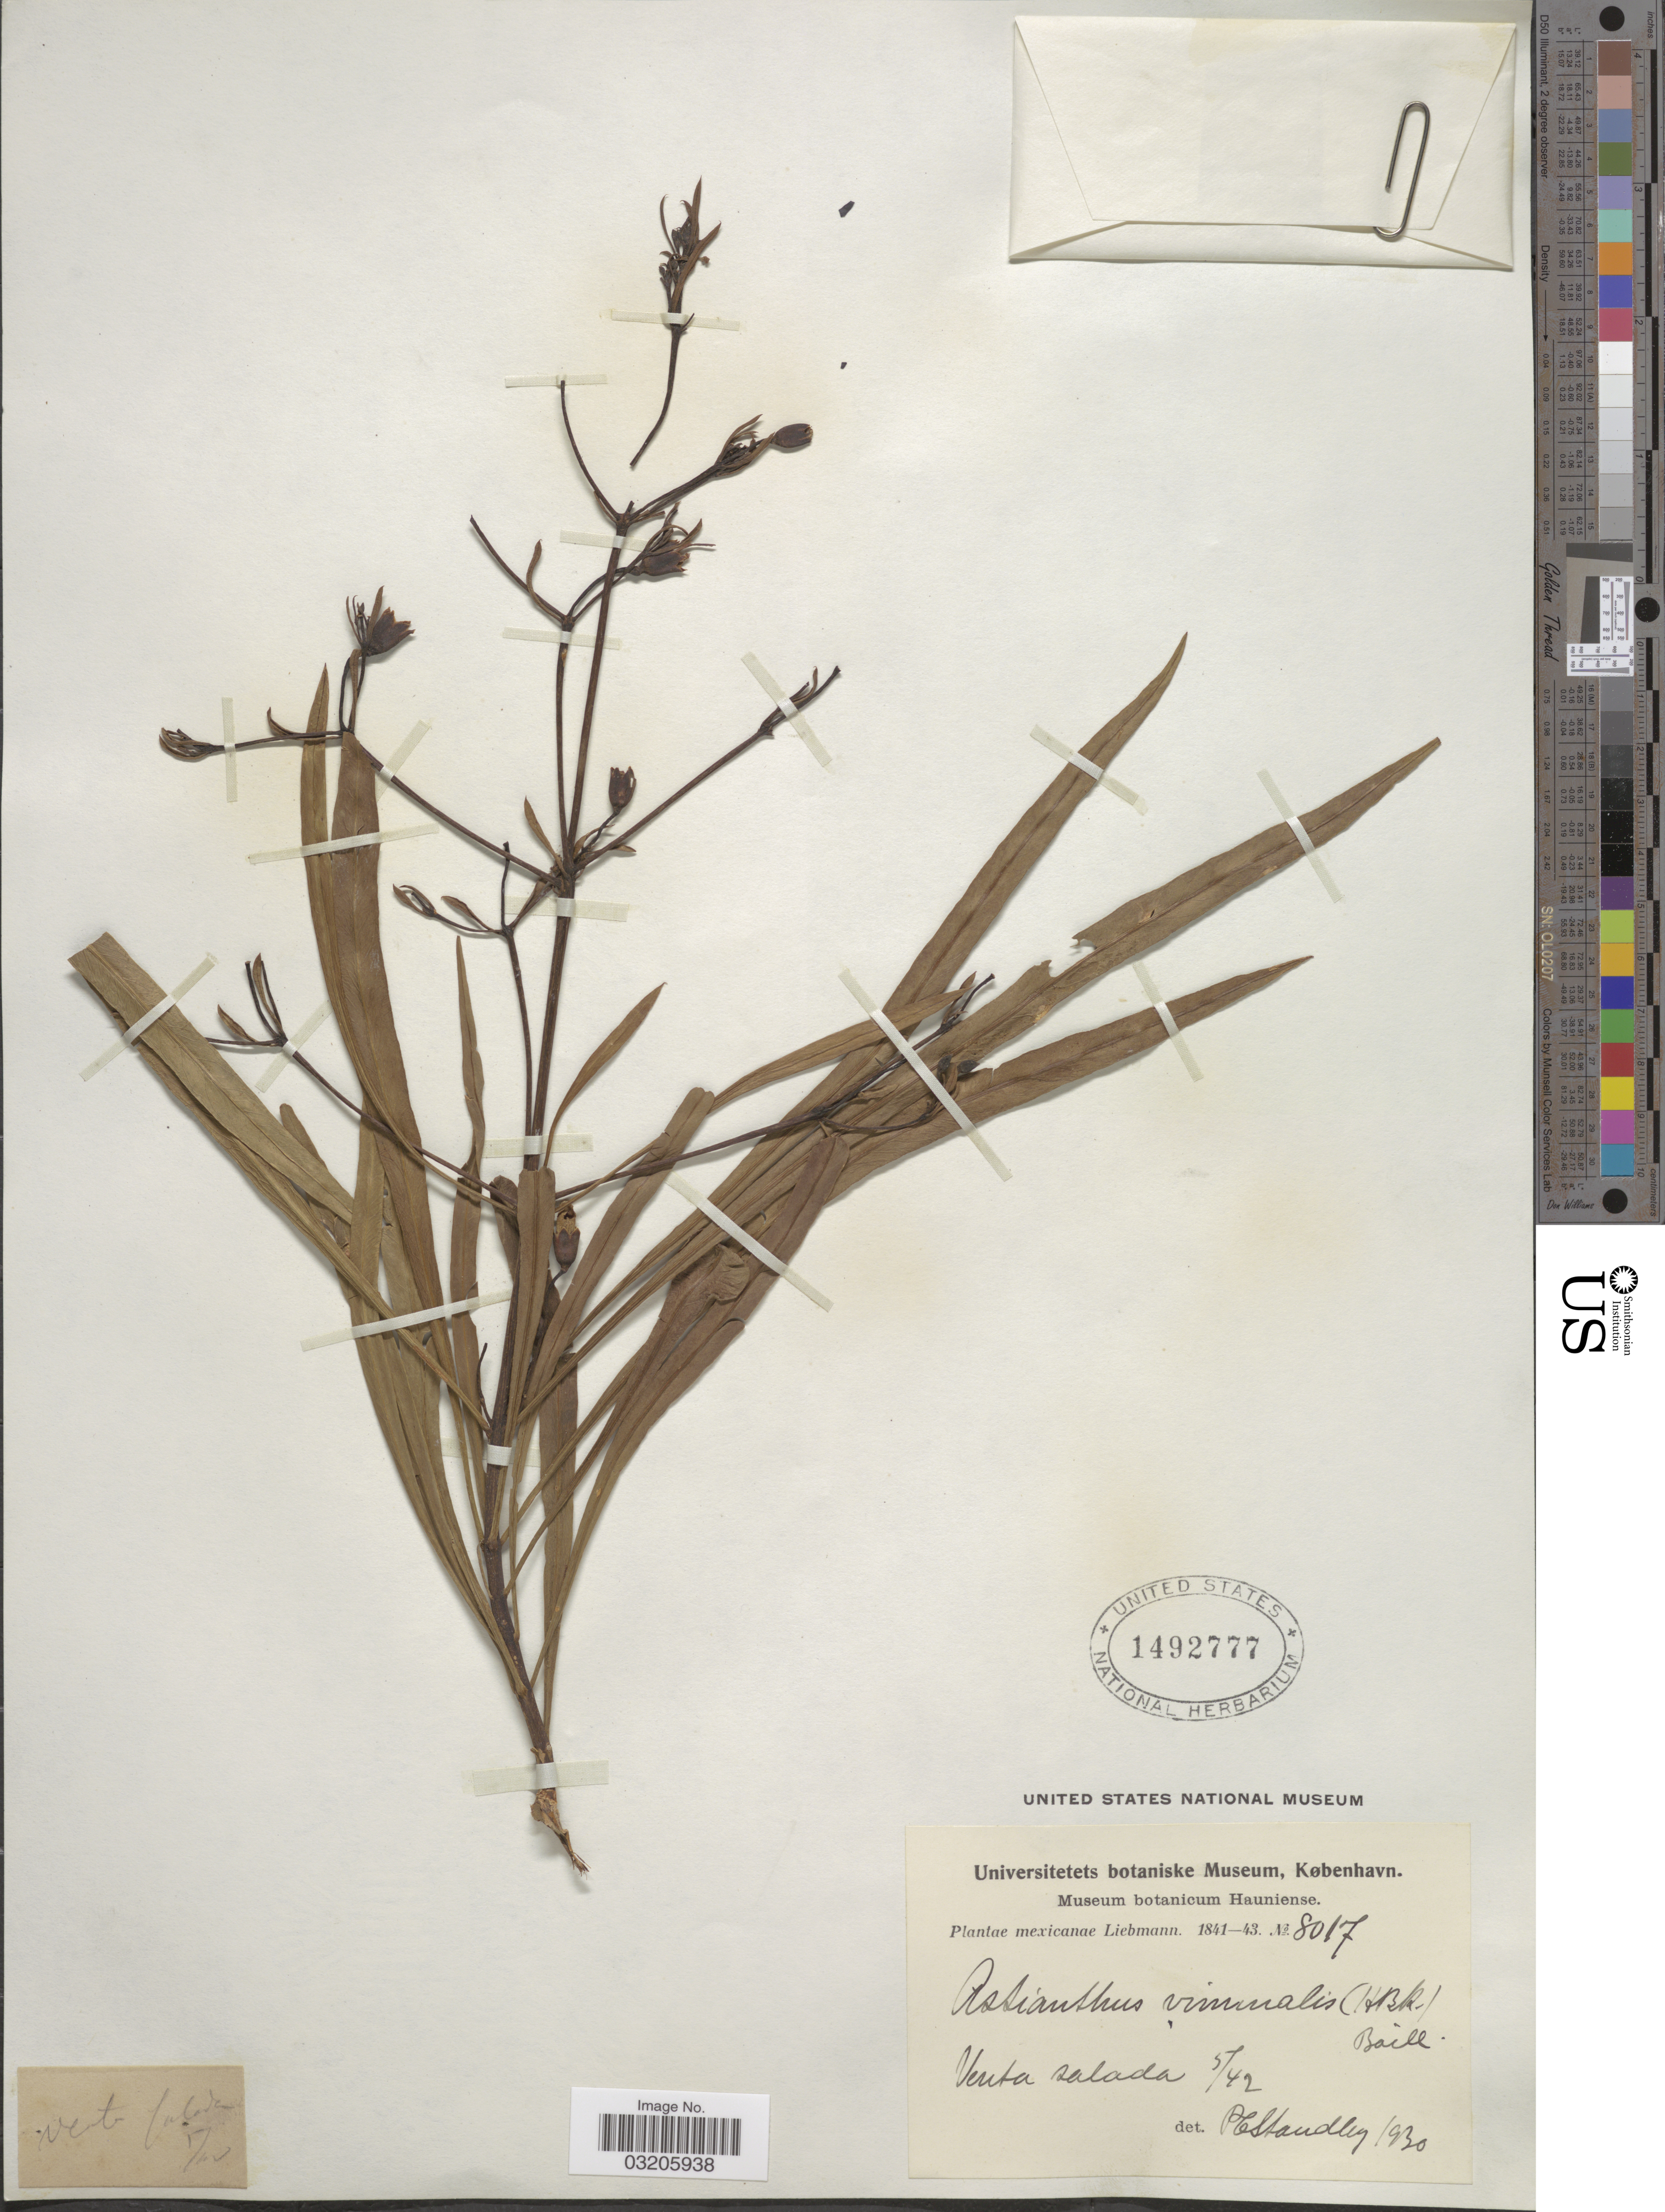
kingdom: Plantae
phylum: Tracheophyta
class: Magnoliopsida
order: Lamiales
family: Bignoniaceae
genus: Astianthus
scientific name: Astianthus viminalis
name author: (Kunth) Baill.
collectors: Liebmann, --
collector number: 8017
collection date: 1842-05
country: Mexico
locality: Venta Salada.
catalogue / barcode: US 1492777